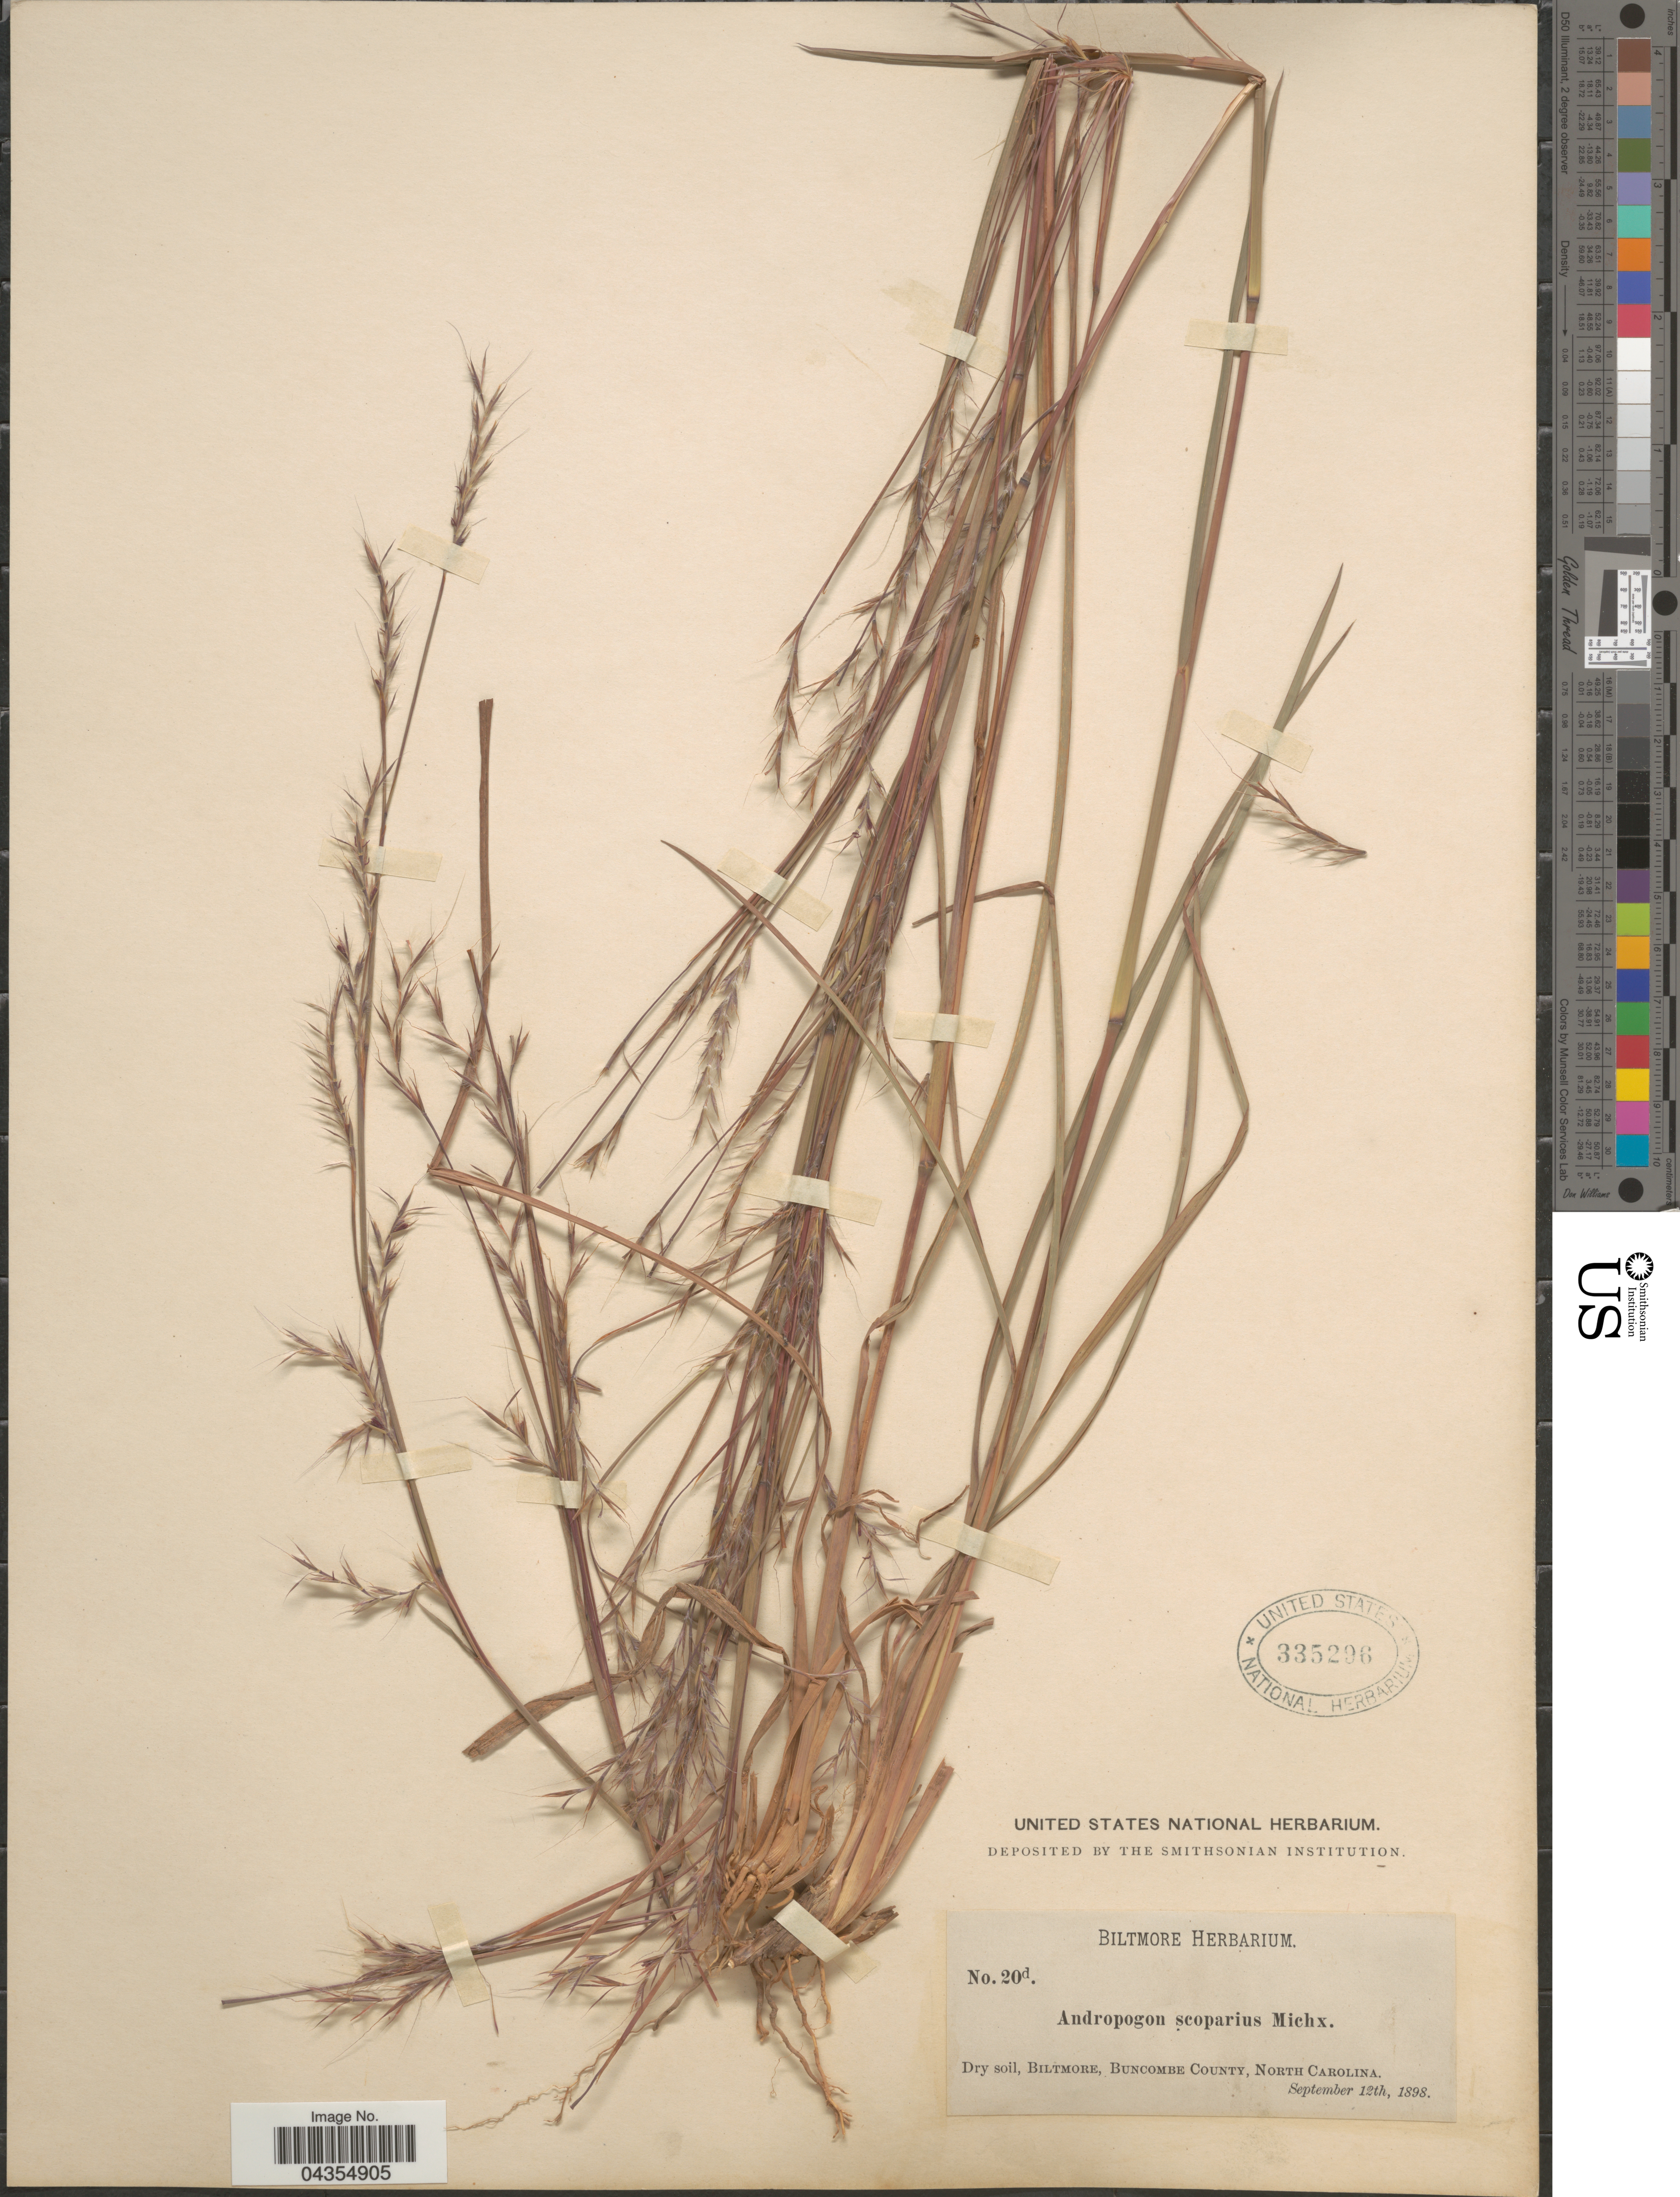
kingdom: Plantae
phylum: Tracheophyta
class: Liliopsida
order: Poales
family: Poaceae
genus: Schizachyrium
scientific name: Schizachyrium sanguineum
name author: (Retz.) Alston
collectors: ex herb. Biltmore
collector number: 20d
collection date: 1898-09-12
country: United States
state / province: North Carolina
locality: Biltmore, Buncombe County.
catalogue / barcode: US 335296